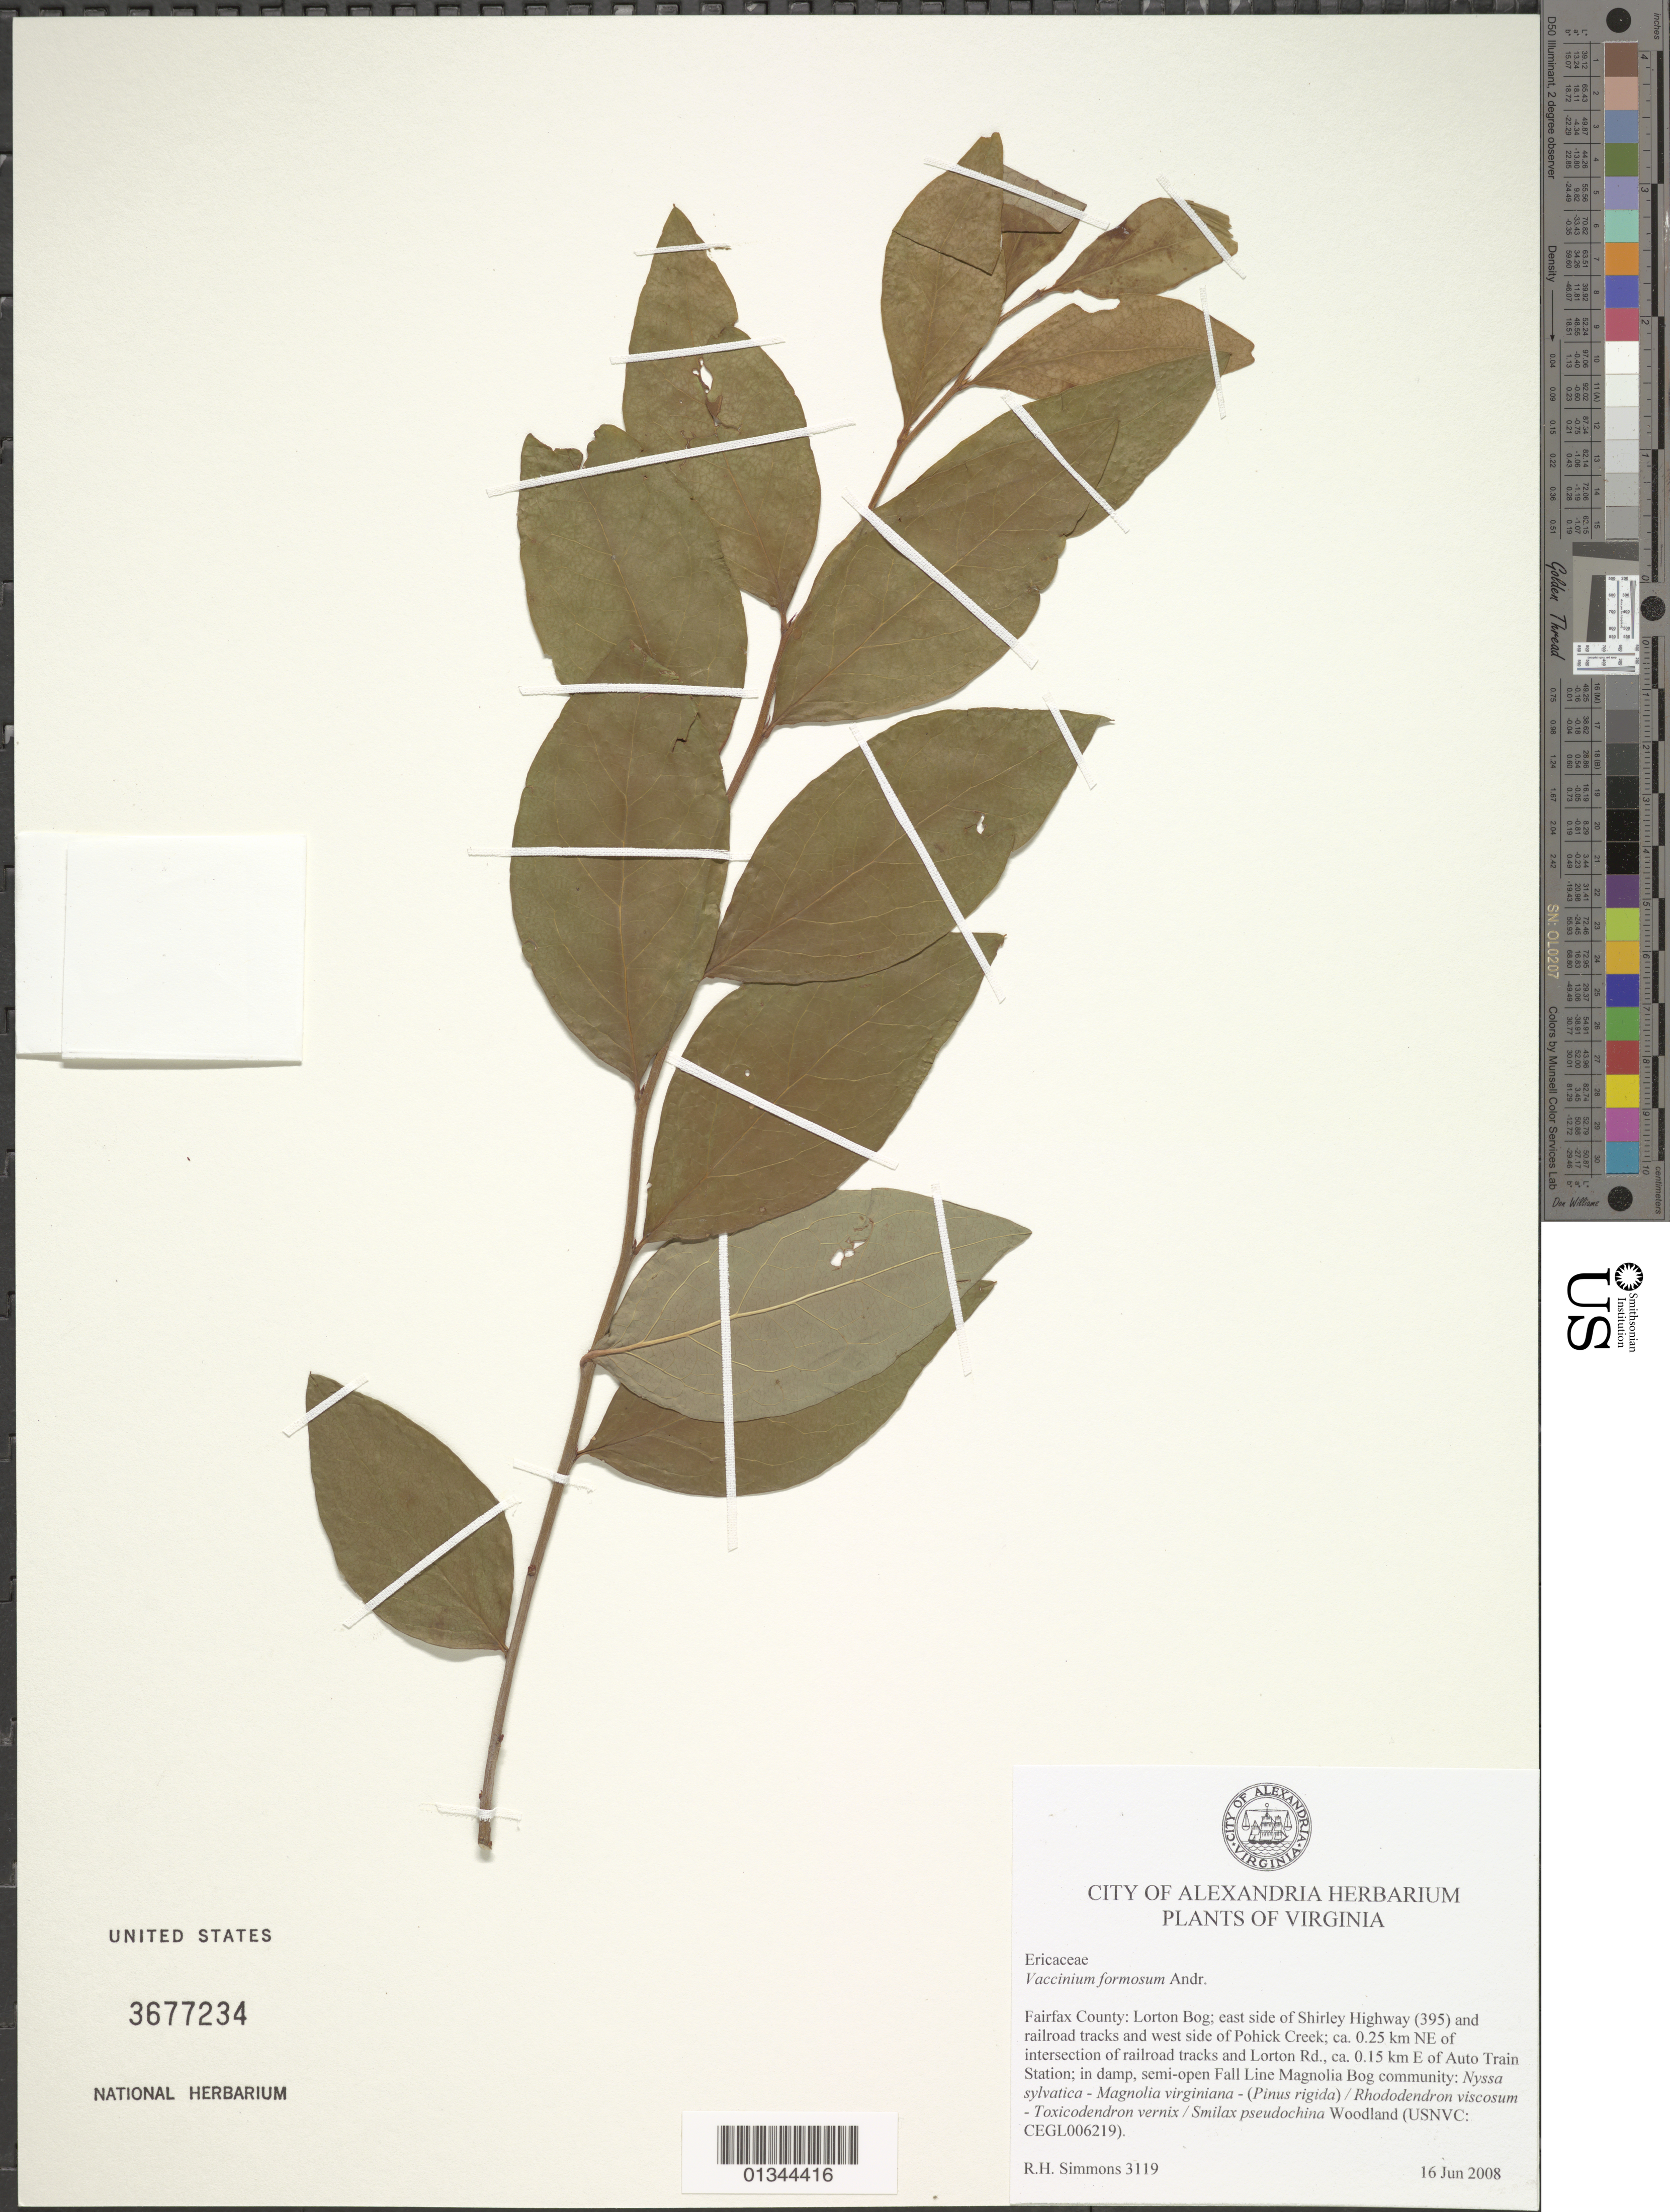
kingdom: Plantae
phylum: Tracheophyta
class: Magnoliopsida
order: Ericales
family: Ericaceae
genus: Vaccinium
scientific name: Vaccinium formosum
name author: Andrews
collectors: R. H. Simmons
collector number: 3119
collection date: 2008-06-16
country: United States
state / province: Virginia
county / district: Fairfax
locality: Lorton Bog; east side of Shirley Highway (395) and railroad tracks and west side of Pohick Creek; ca. 0.25 km NE of intersection of railroad tracks and Lorton Rd., ca. 0.15 km E of Auto Train Station.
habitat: Woodland.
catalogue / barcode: US 3677234